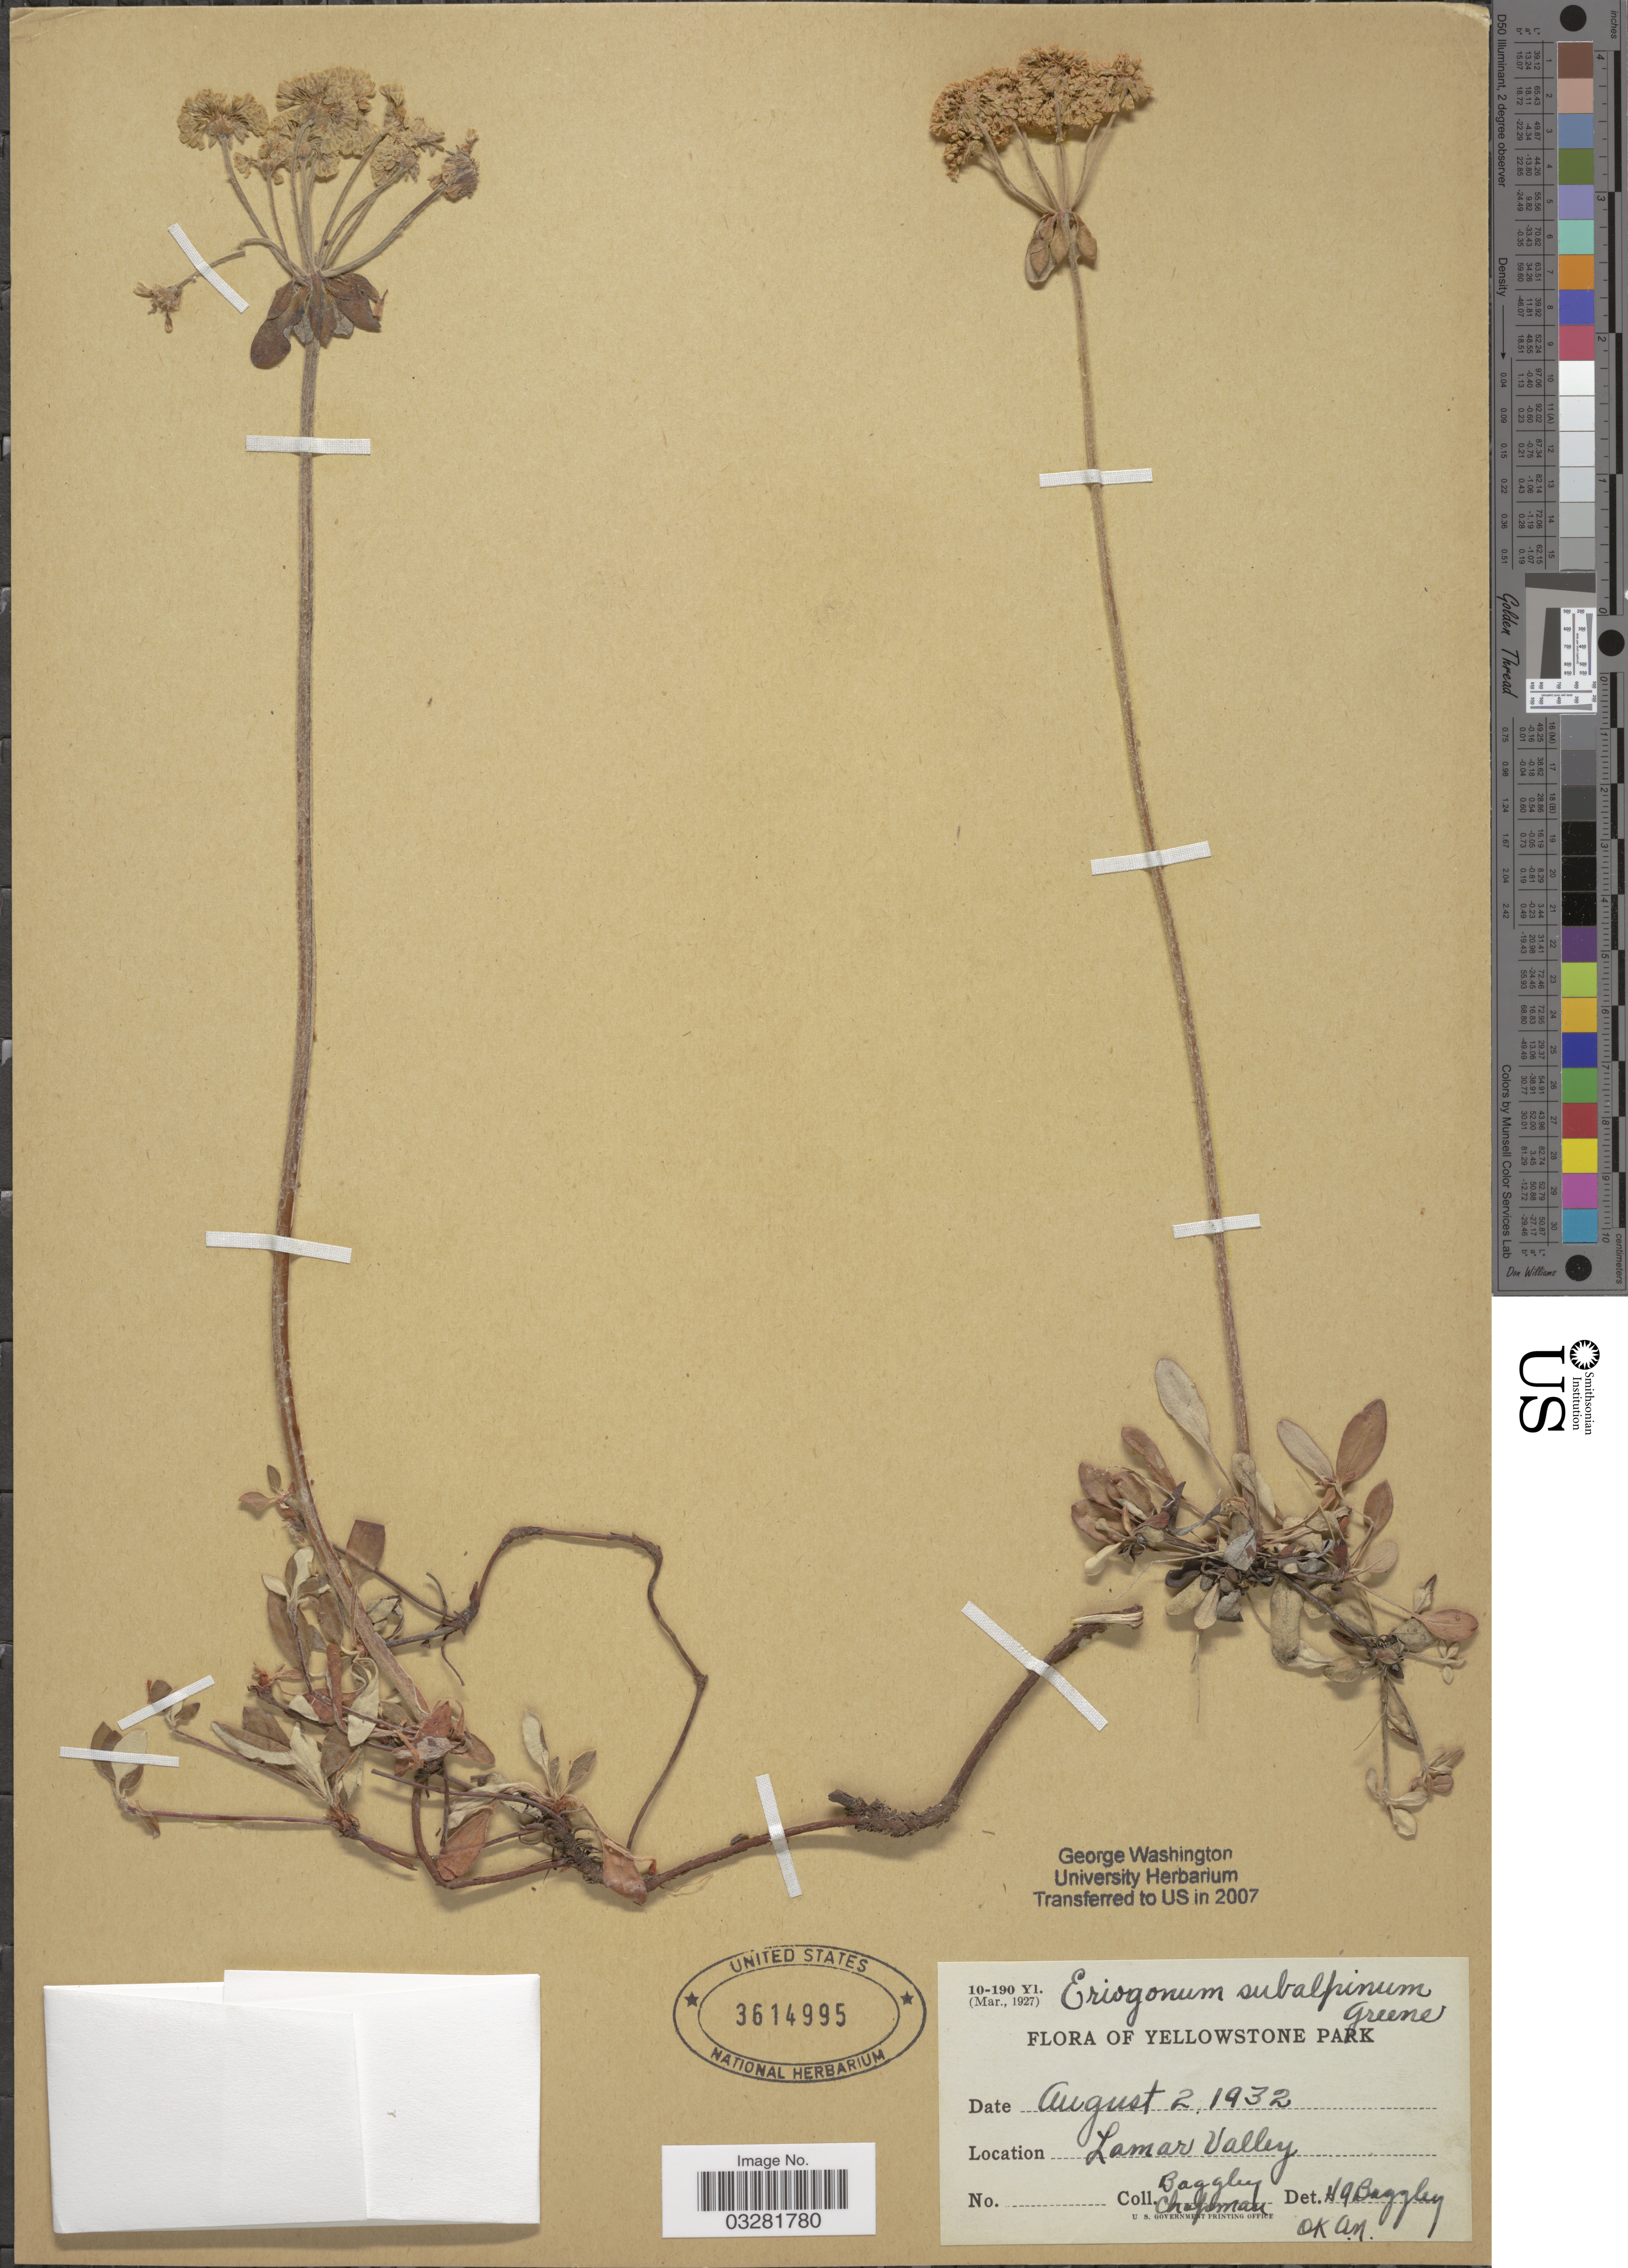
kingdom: Plantae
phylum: Tracheophyta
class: Magnoliopsida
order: Caryophyllales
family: Polygonaceae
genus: Eriogonum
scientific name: Eriogonum umbellatum var. subalpinum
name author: M.E. Jones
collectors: Baggley & A. Chapman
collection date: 1932-08-02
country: United States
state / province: Wyoming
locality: Yellowstone Park. Lamar Valley.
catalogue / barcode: US 3614995